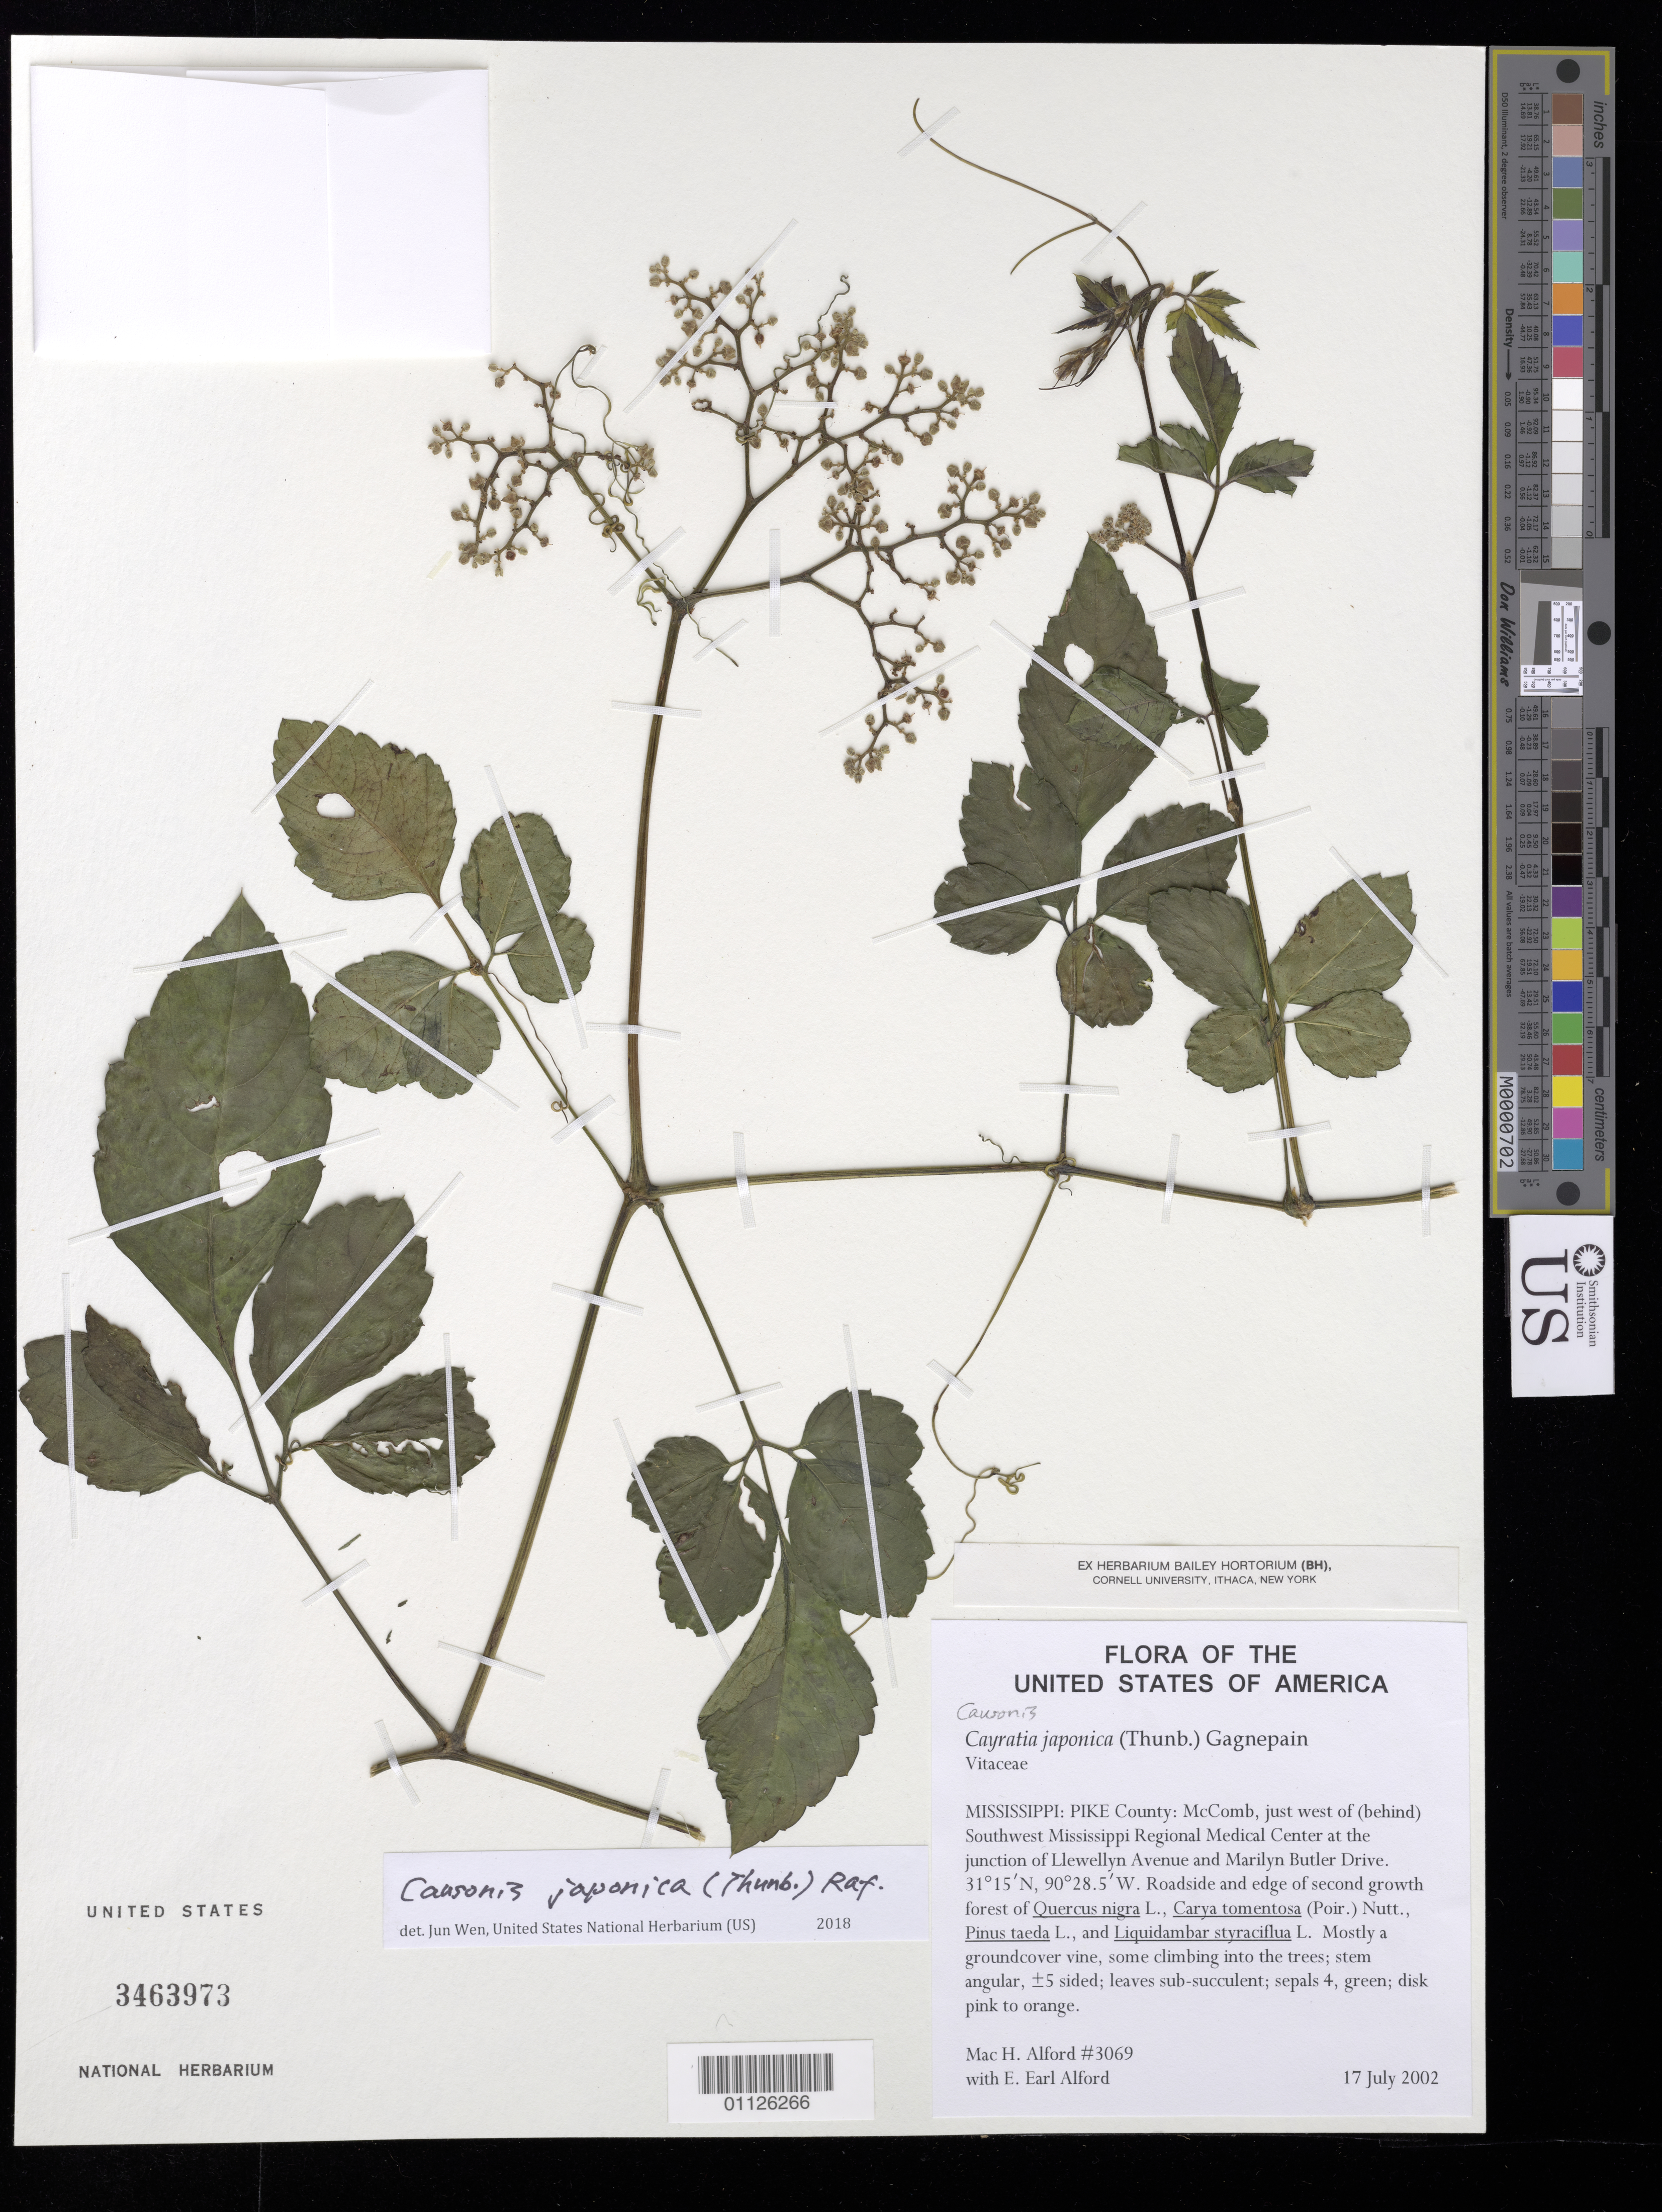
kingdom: Plantae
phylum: Tracheophyta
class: Magnoliopsida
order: Vitales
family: Vitaceae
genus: Cayratia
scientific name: Cayratia japonica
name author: (Thunb.) Gagnep.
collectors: M. H. Alford & E. Alford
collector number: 3069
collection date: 2002-07-17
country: United States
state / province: Mississippi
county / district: Pike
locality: McComb, just W of (behind) SW Mississippi Regional Medical Center at the junction of Llewellyn Avenue and Marilyn Butler Drive.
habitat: Roadside and edge of second growth forest. Mostly a groundcover vine, some climbing into the trees.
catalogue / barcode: US 3463973